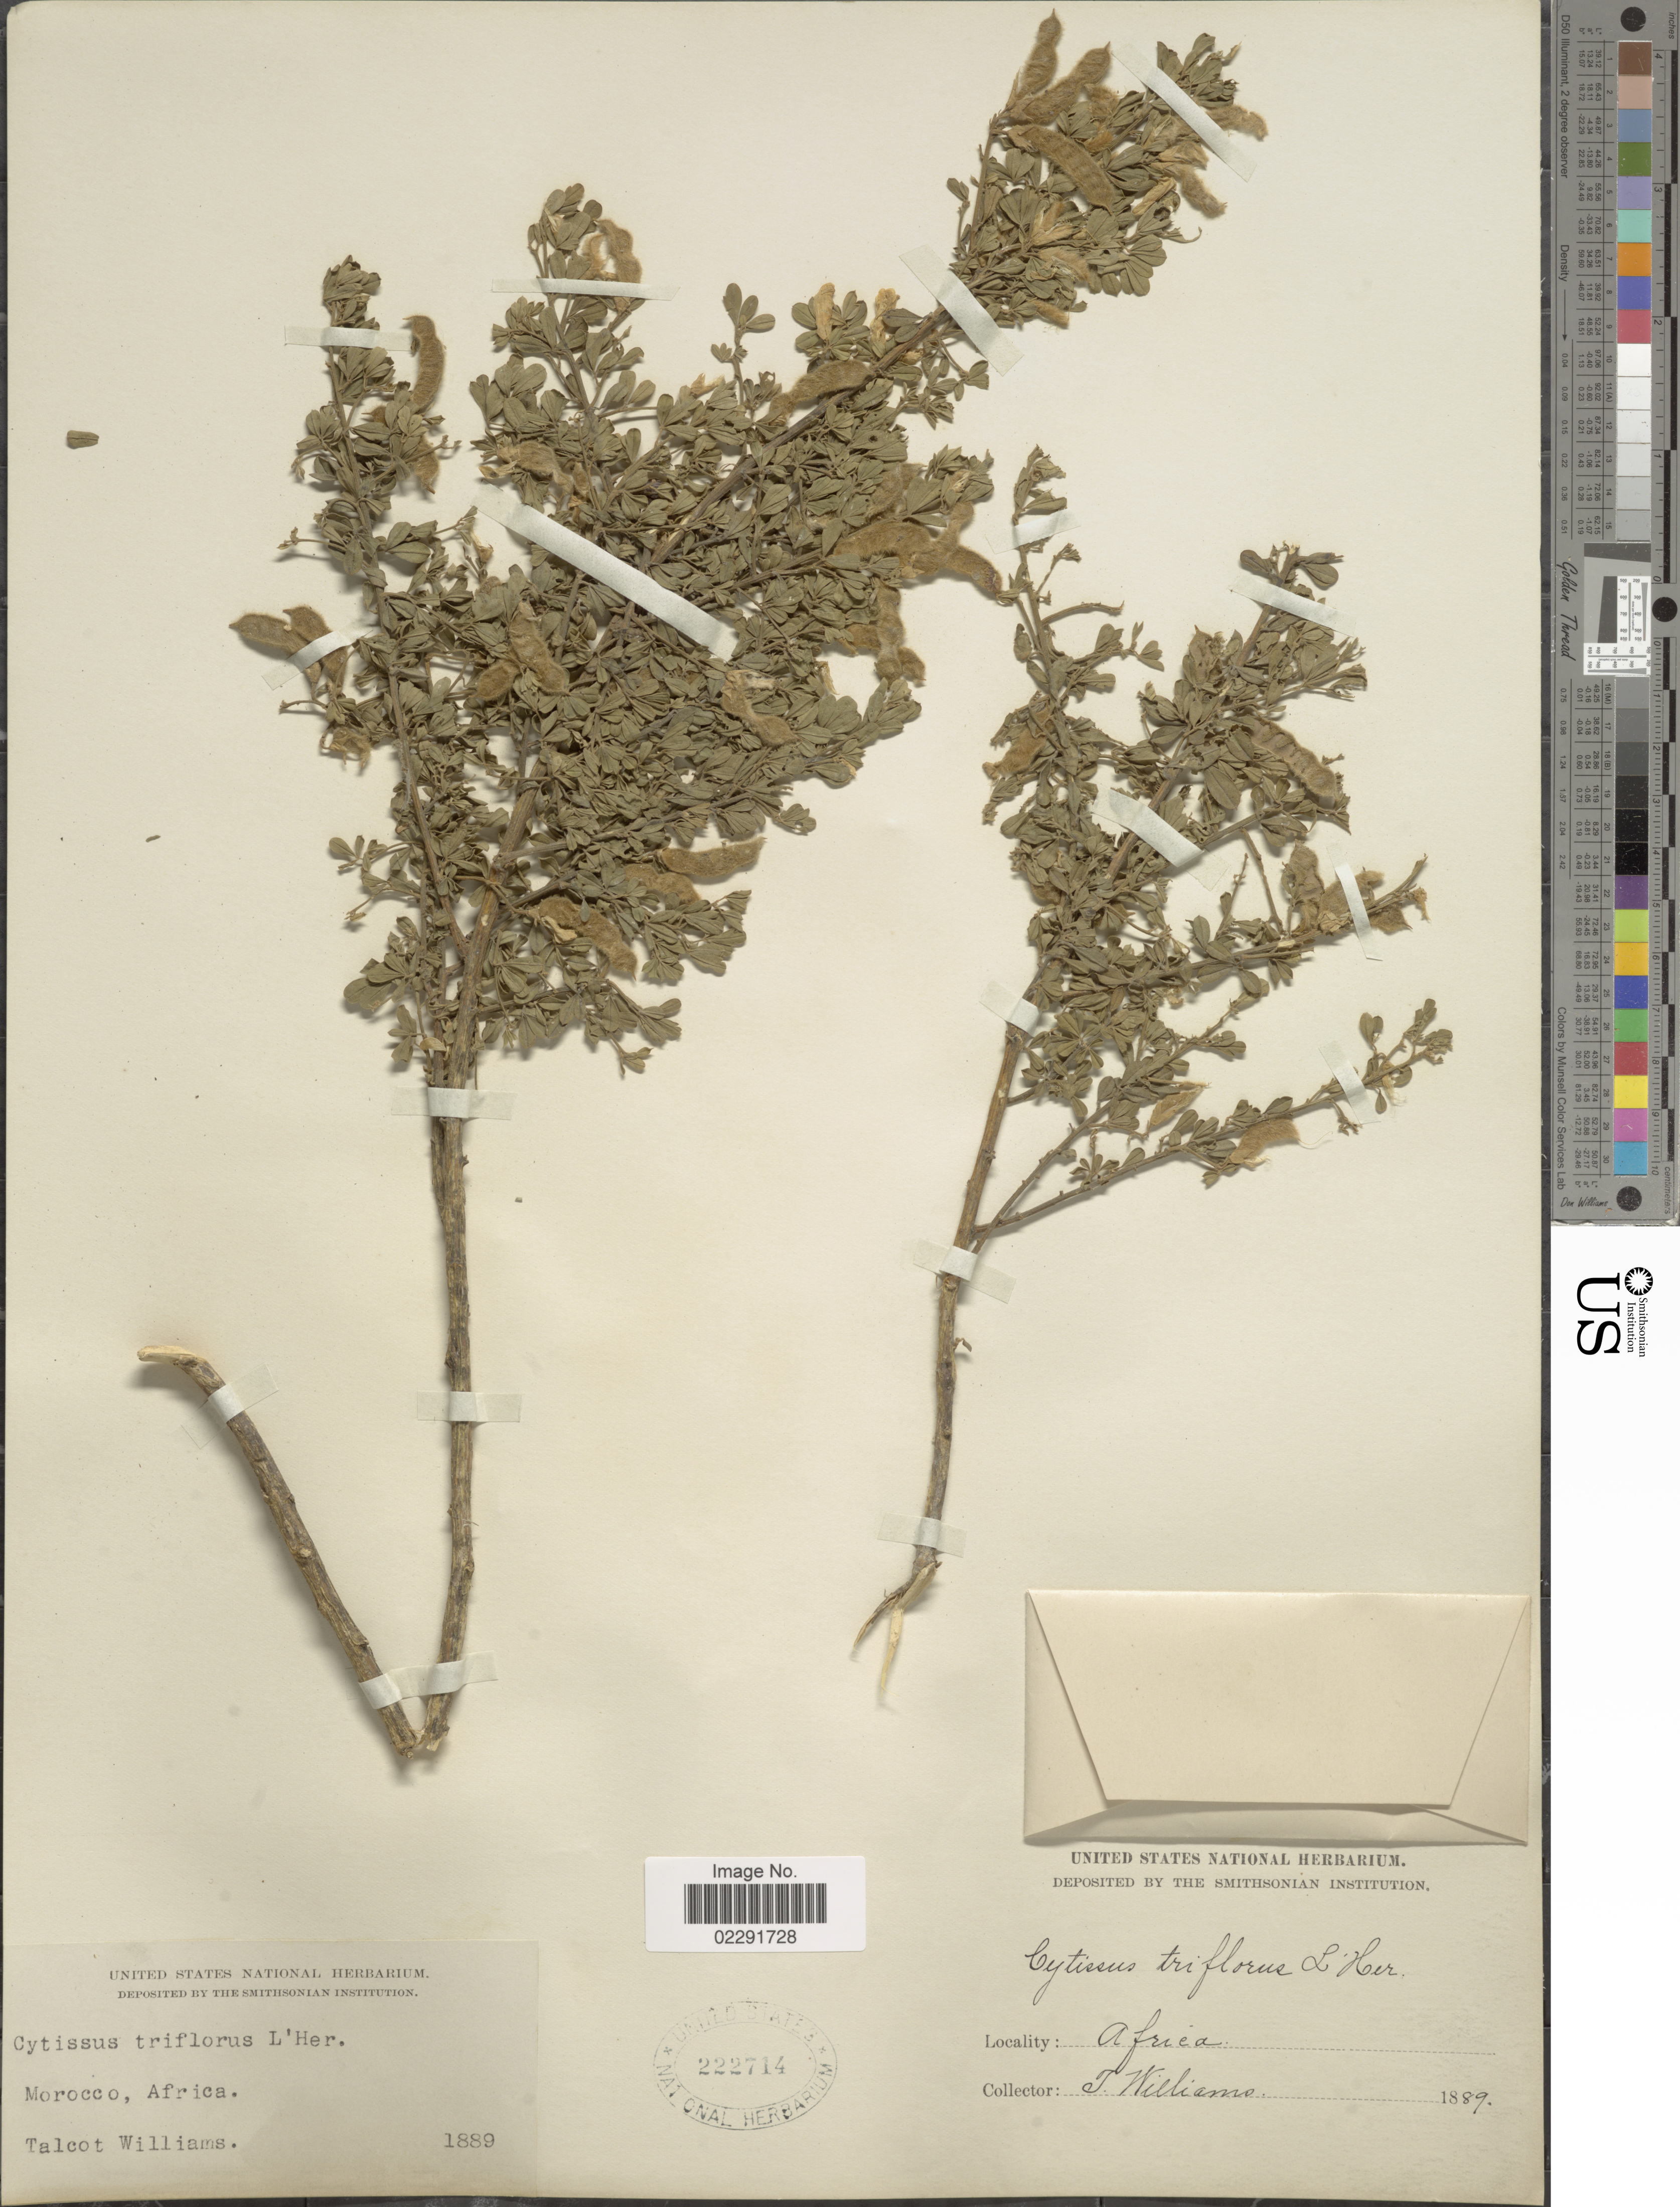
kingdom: Plantae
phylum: Tracheophyta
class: Magnoliopsida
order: Fabales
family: Fabaceae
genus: Cytisus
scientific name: Cytisus villosus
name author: Pourr.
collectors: T. Williams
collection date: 1889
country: Morocco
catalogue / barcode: US 222714